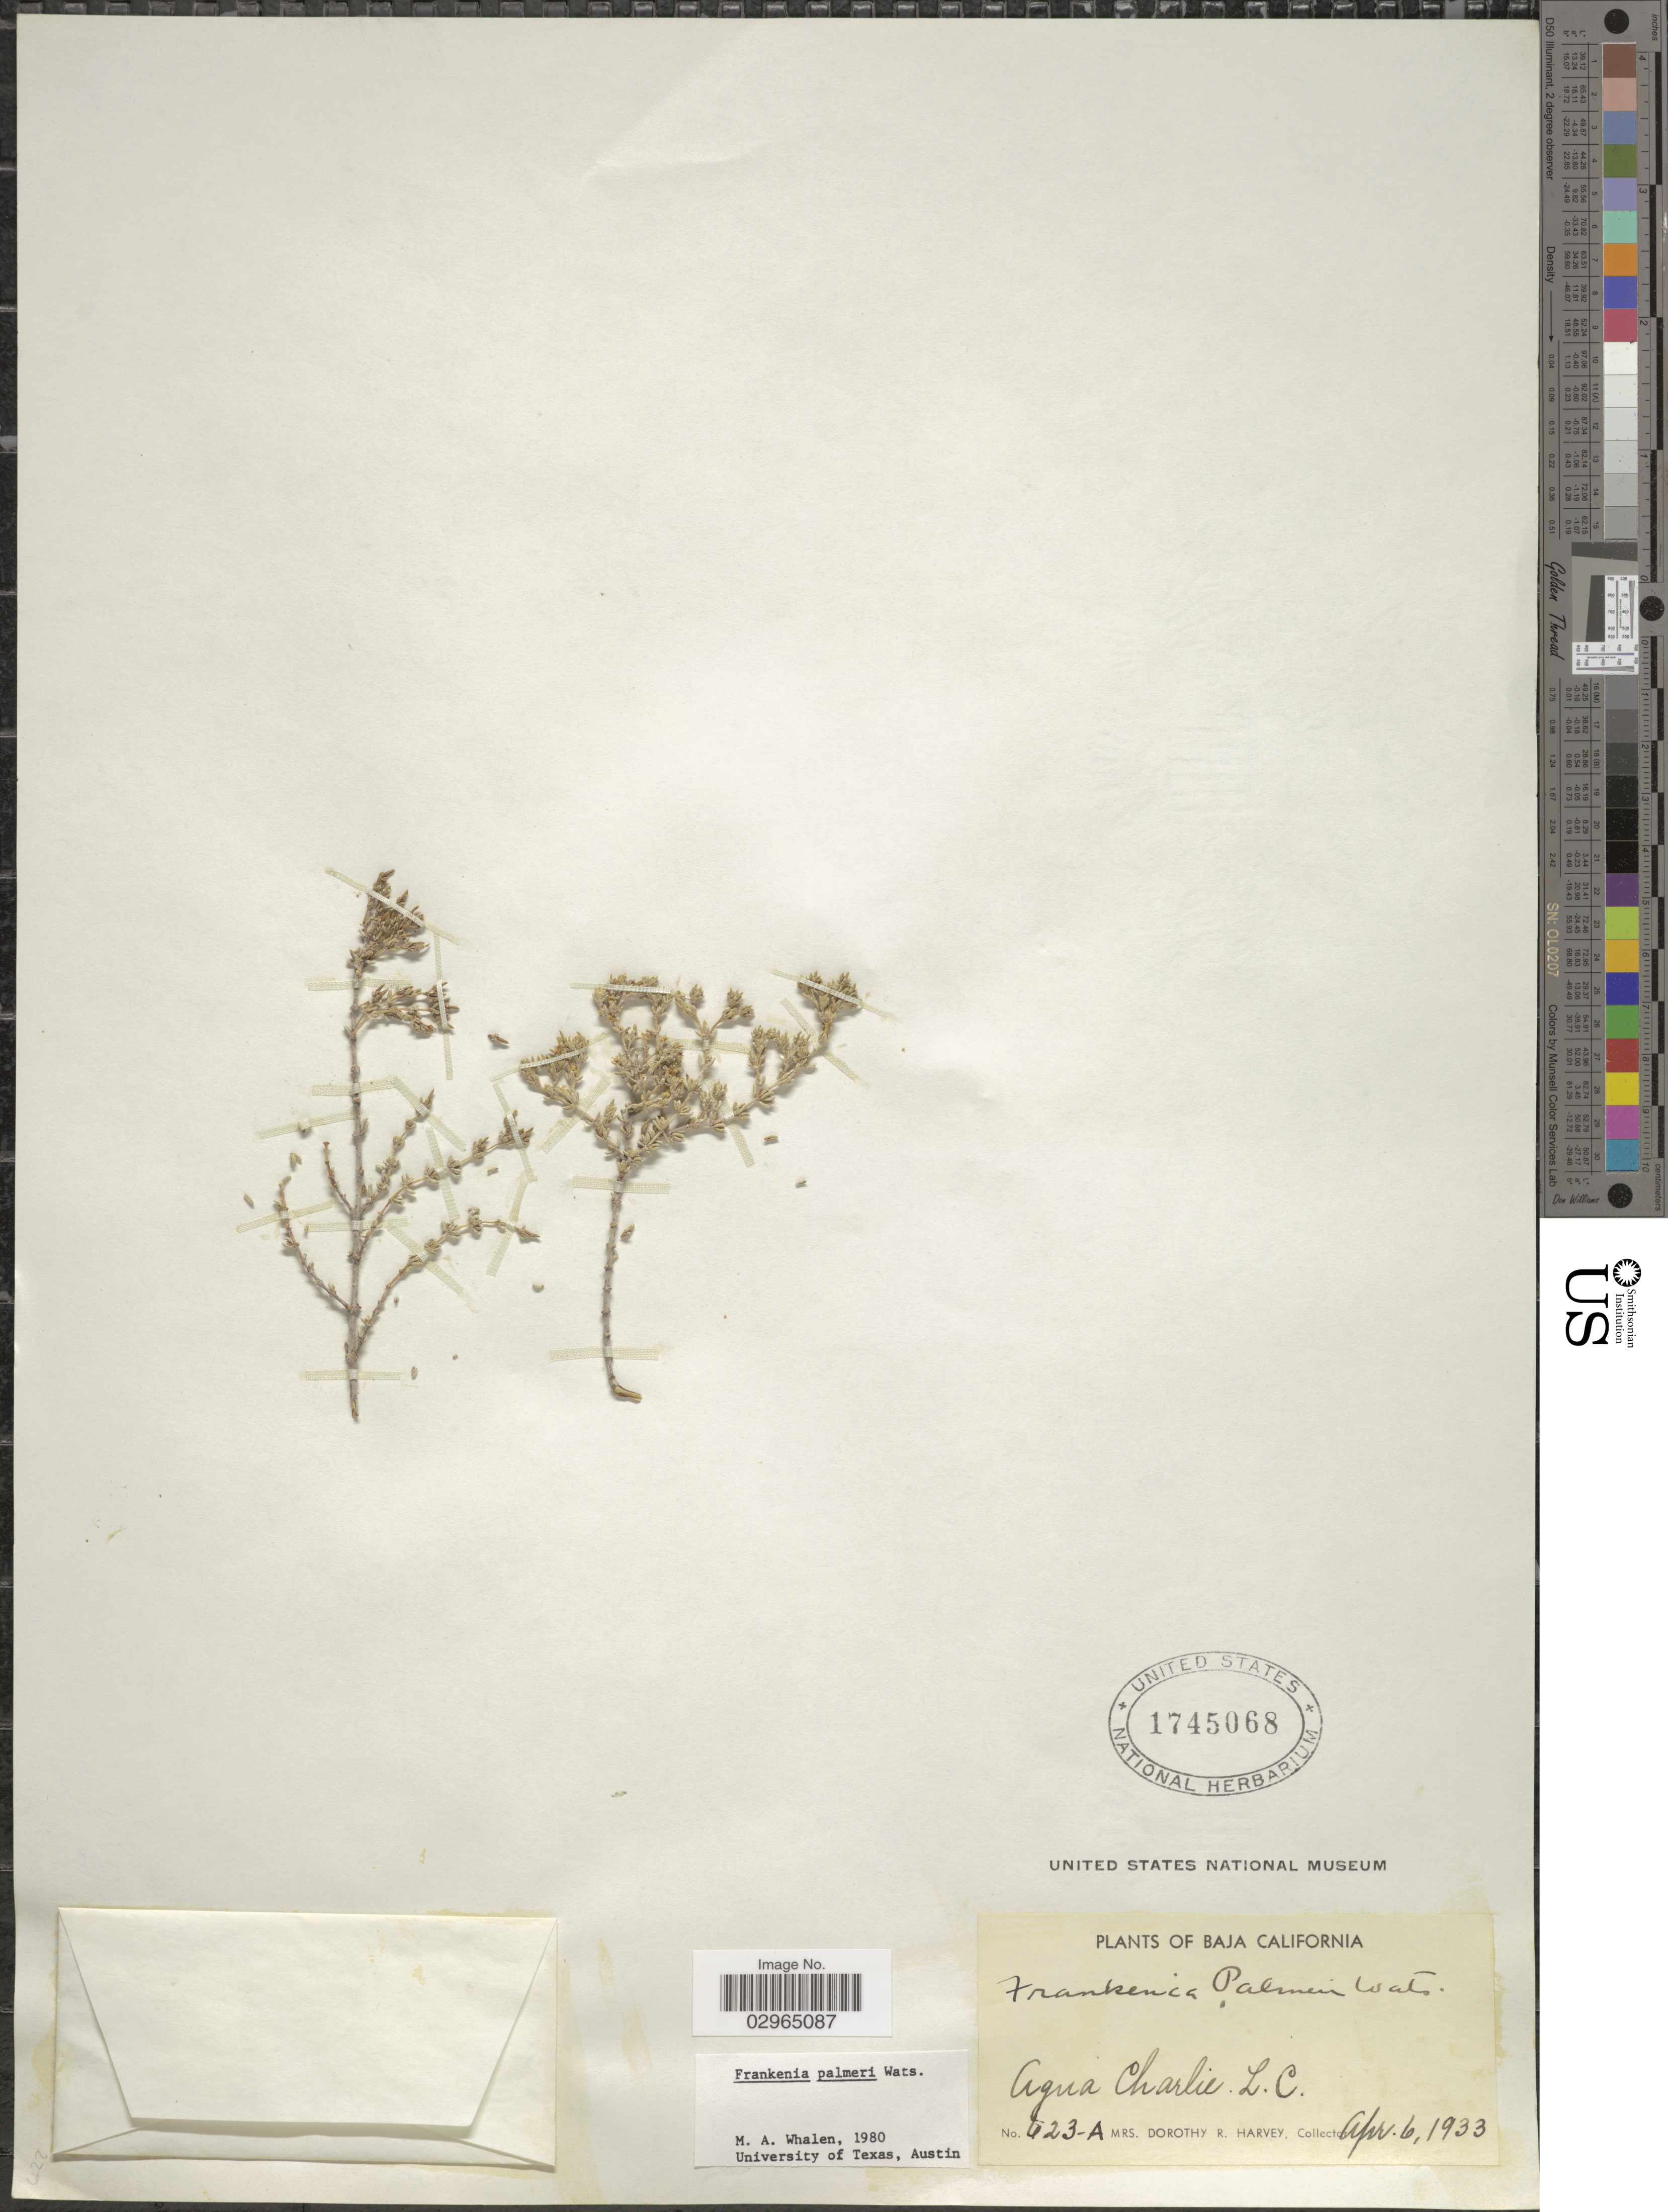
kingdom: Plantae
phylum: Tracheophyta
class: Magnoliopsida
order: Caryophyllales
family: Frankeniaceae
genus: Frankenia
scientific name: Frankenia palmeri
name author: S. Watson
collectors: Harvey, Mrs. D. R.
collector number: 623-A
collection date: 1933-04-06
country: Mexico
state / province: Baja California Norte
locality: Agua Charlie L.C.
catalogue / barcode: US 1745068